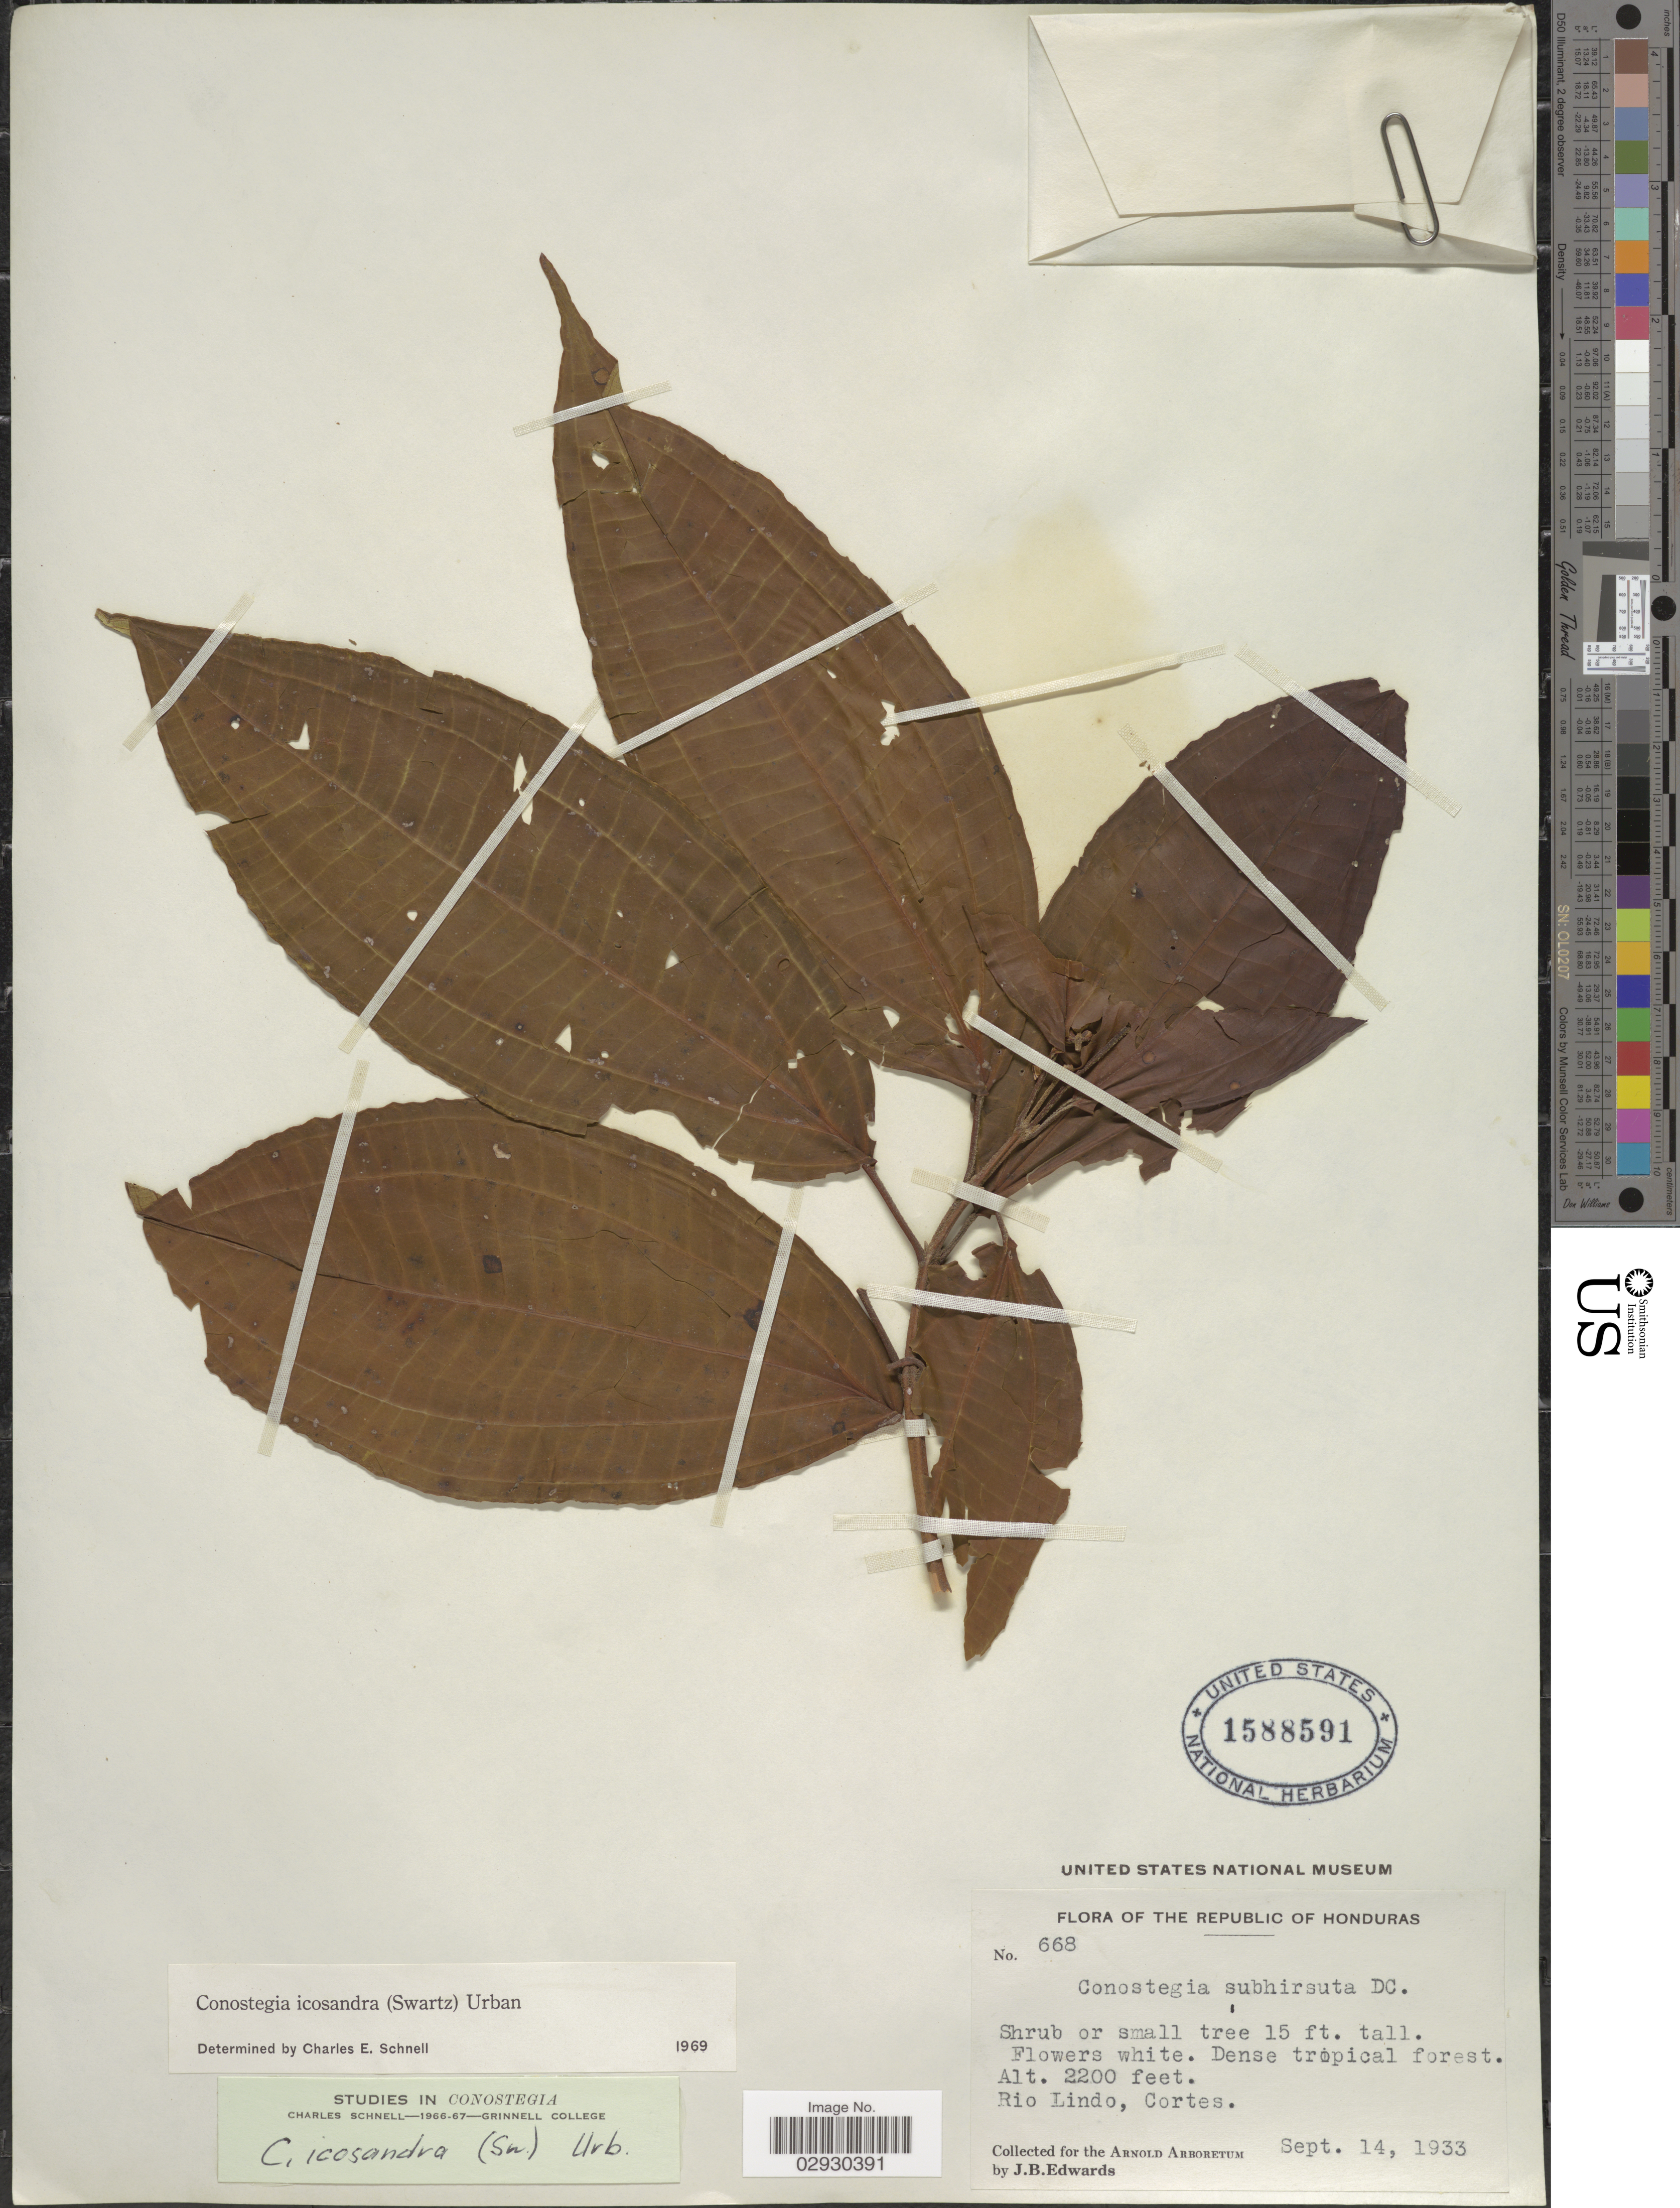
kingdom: Plantae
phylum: Tracheophyta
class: Magnoliopsida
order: Myrtales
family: Melastomataceae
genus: Conostegia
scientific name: Conostegia icosandra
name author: (Sw.) Urb.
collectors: J. B. Edwards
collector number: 668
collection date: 1933-09-14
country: Honduras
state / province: Cortés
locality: Republic of Honduras. Rio Lindo, Cortes.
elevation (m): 671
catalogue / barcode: US 1588591